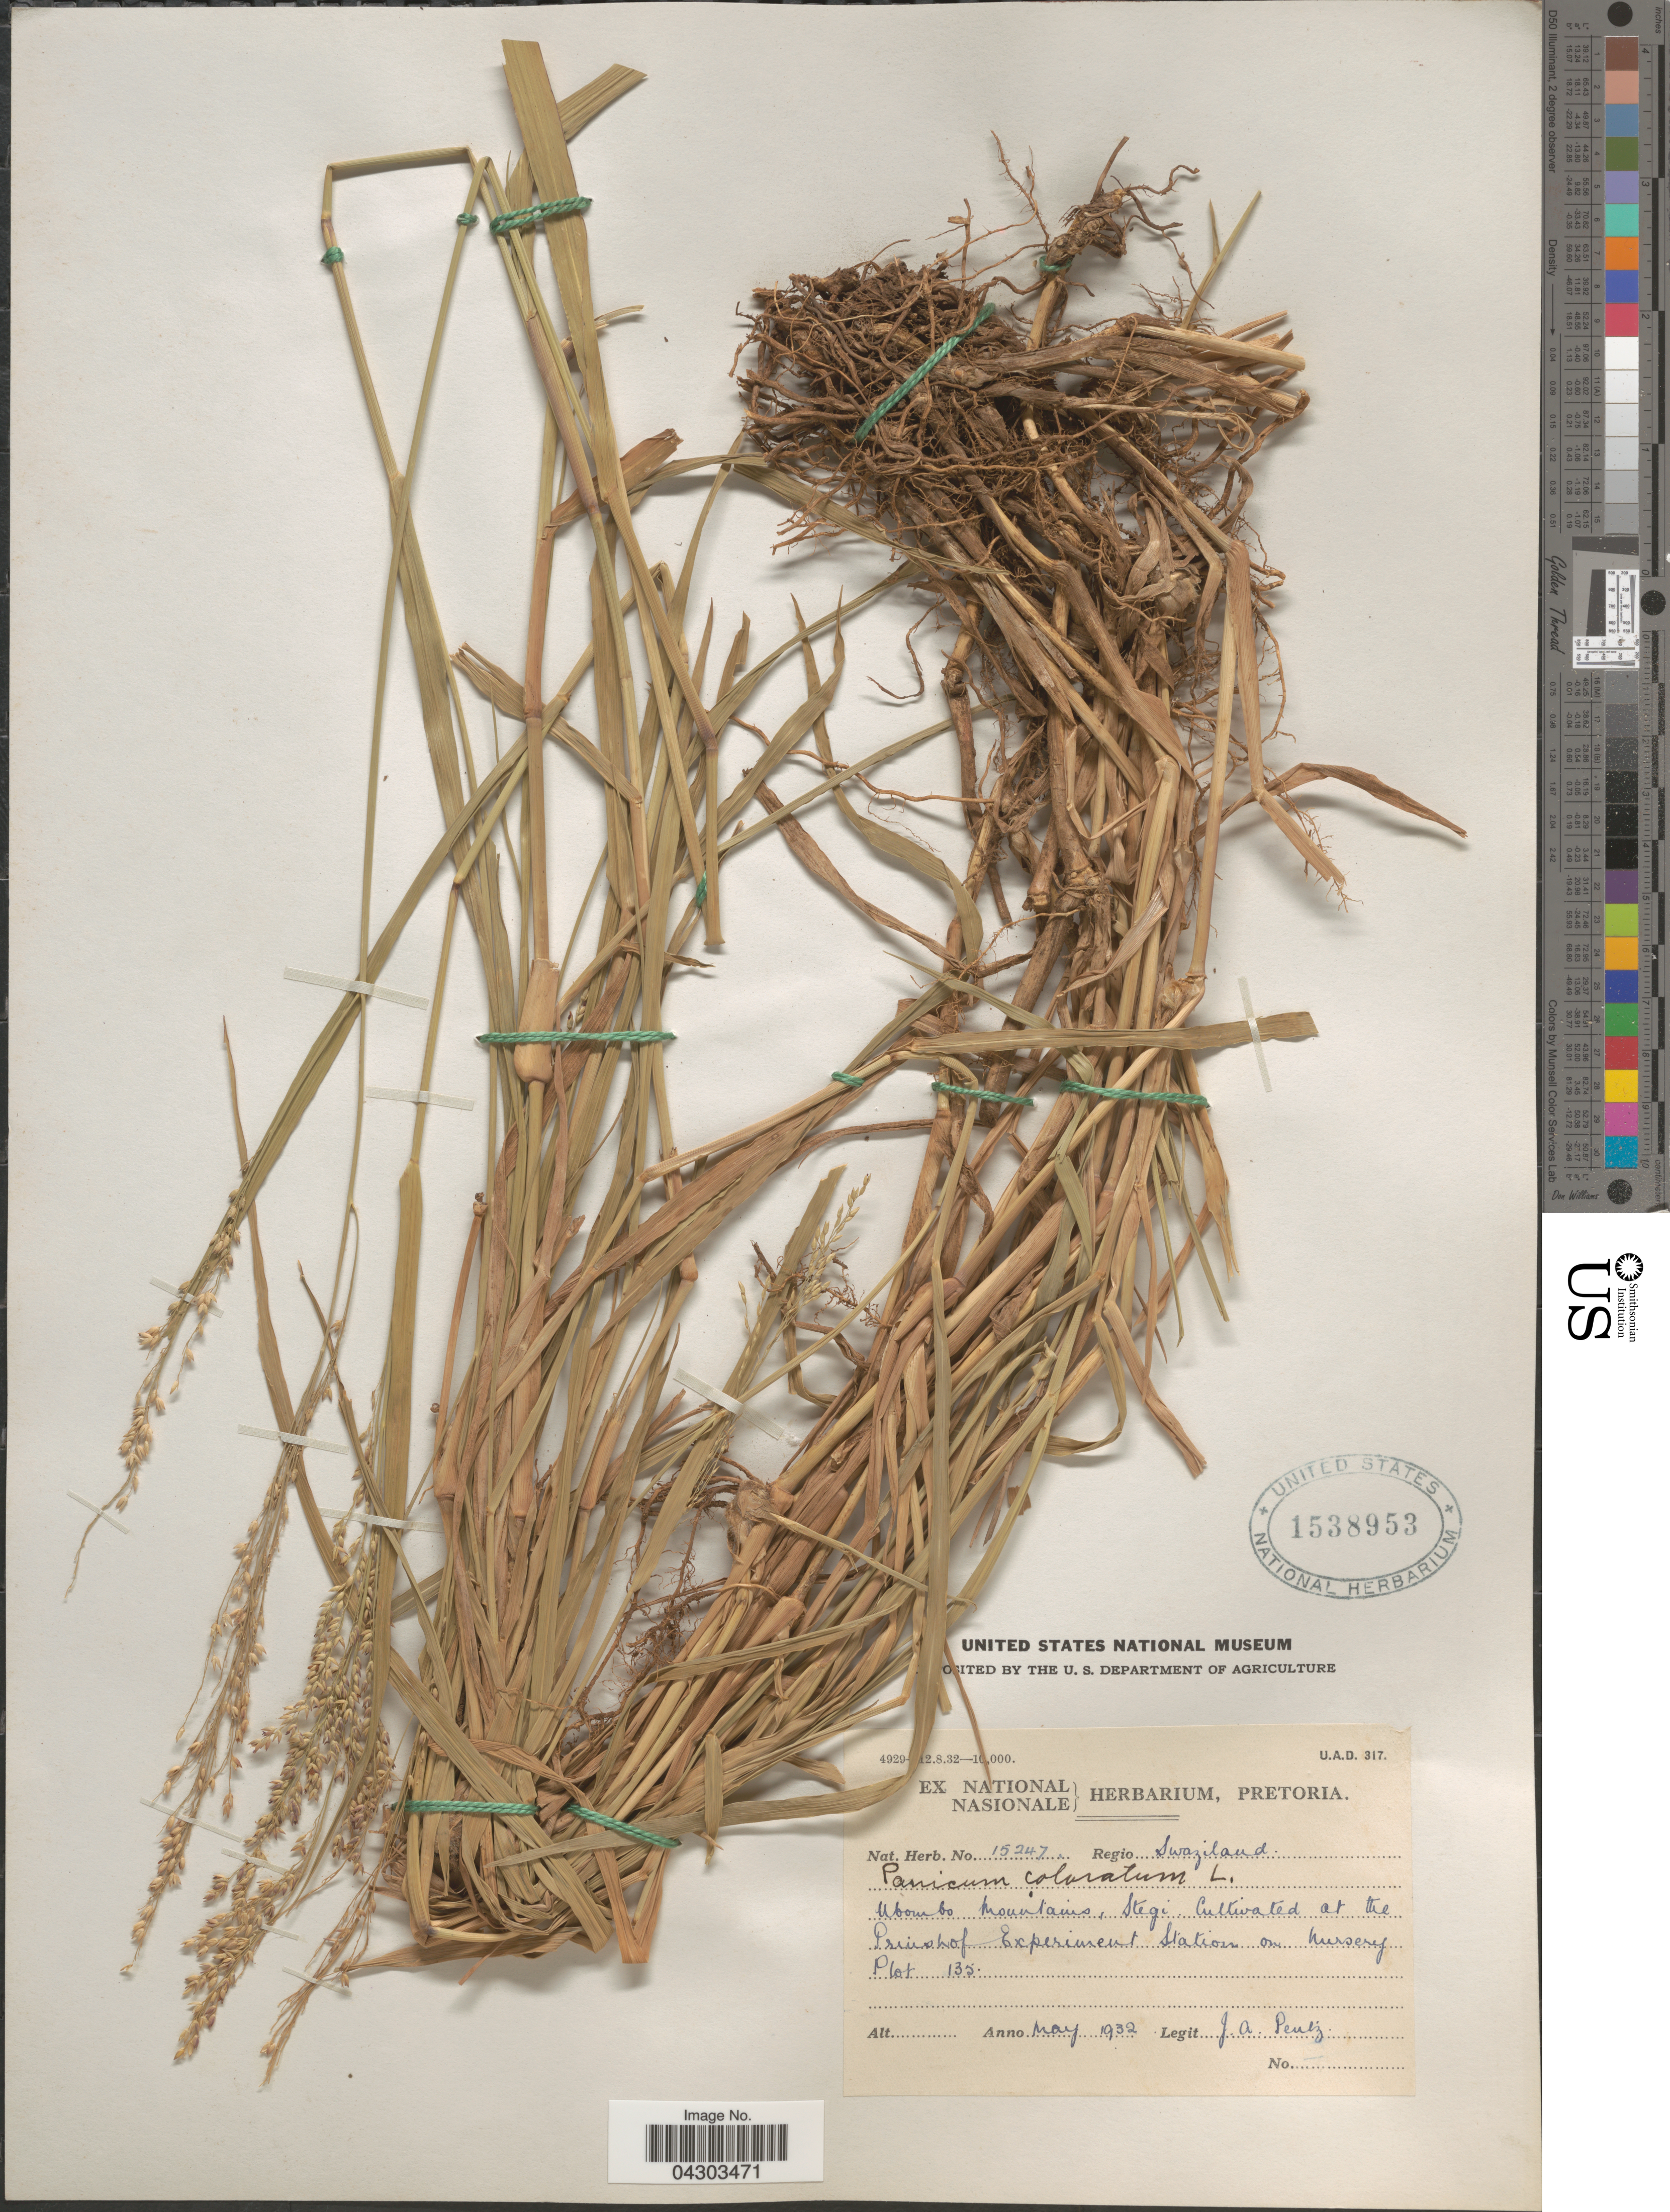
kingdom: Plantae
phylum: Tracheophyta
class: Liliopsida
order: Poales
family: Poaceae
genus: Panicum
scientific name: Panicum coloratum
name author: L.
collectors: J. Pentz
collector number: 15247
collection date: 1932-05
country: Eswatini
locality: Regio Swaziland. Ubombo Mountains, Stegi. Cultivated at the Prinshof Experiment Station on Nursery Plot 135.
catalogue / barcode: US 1538953